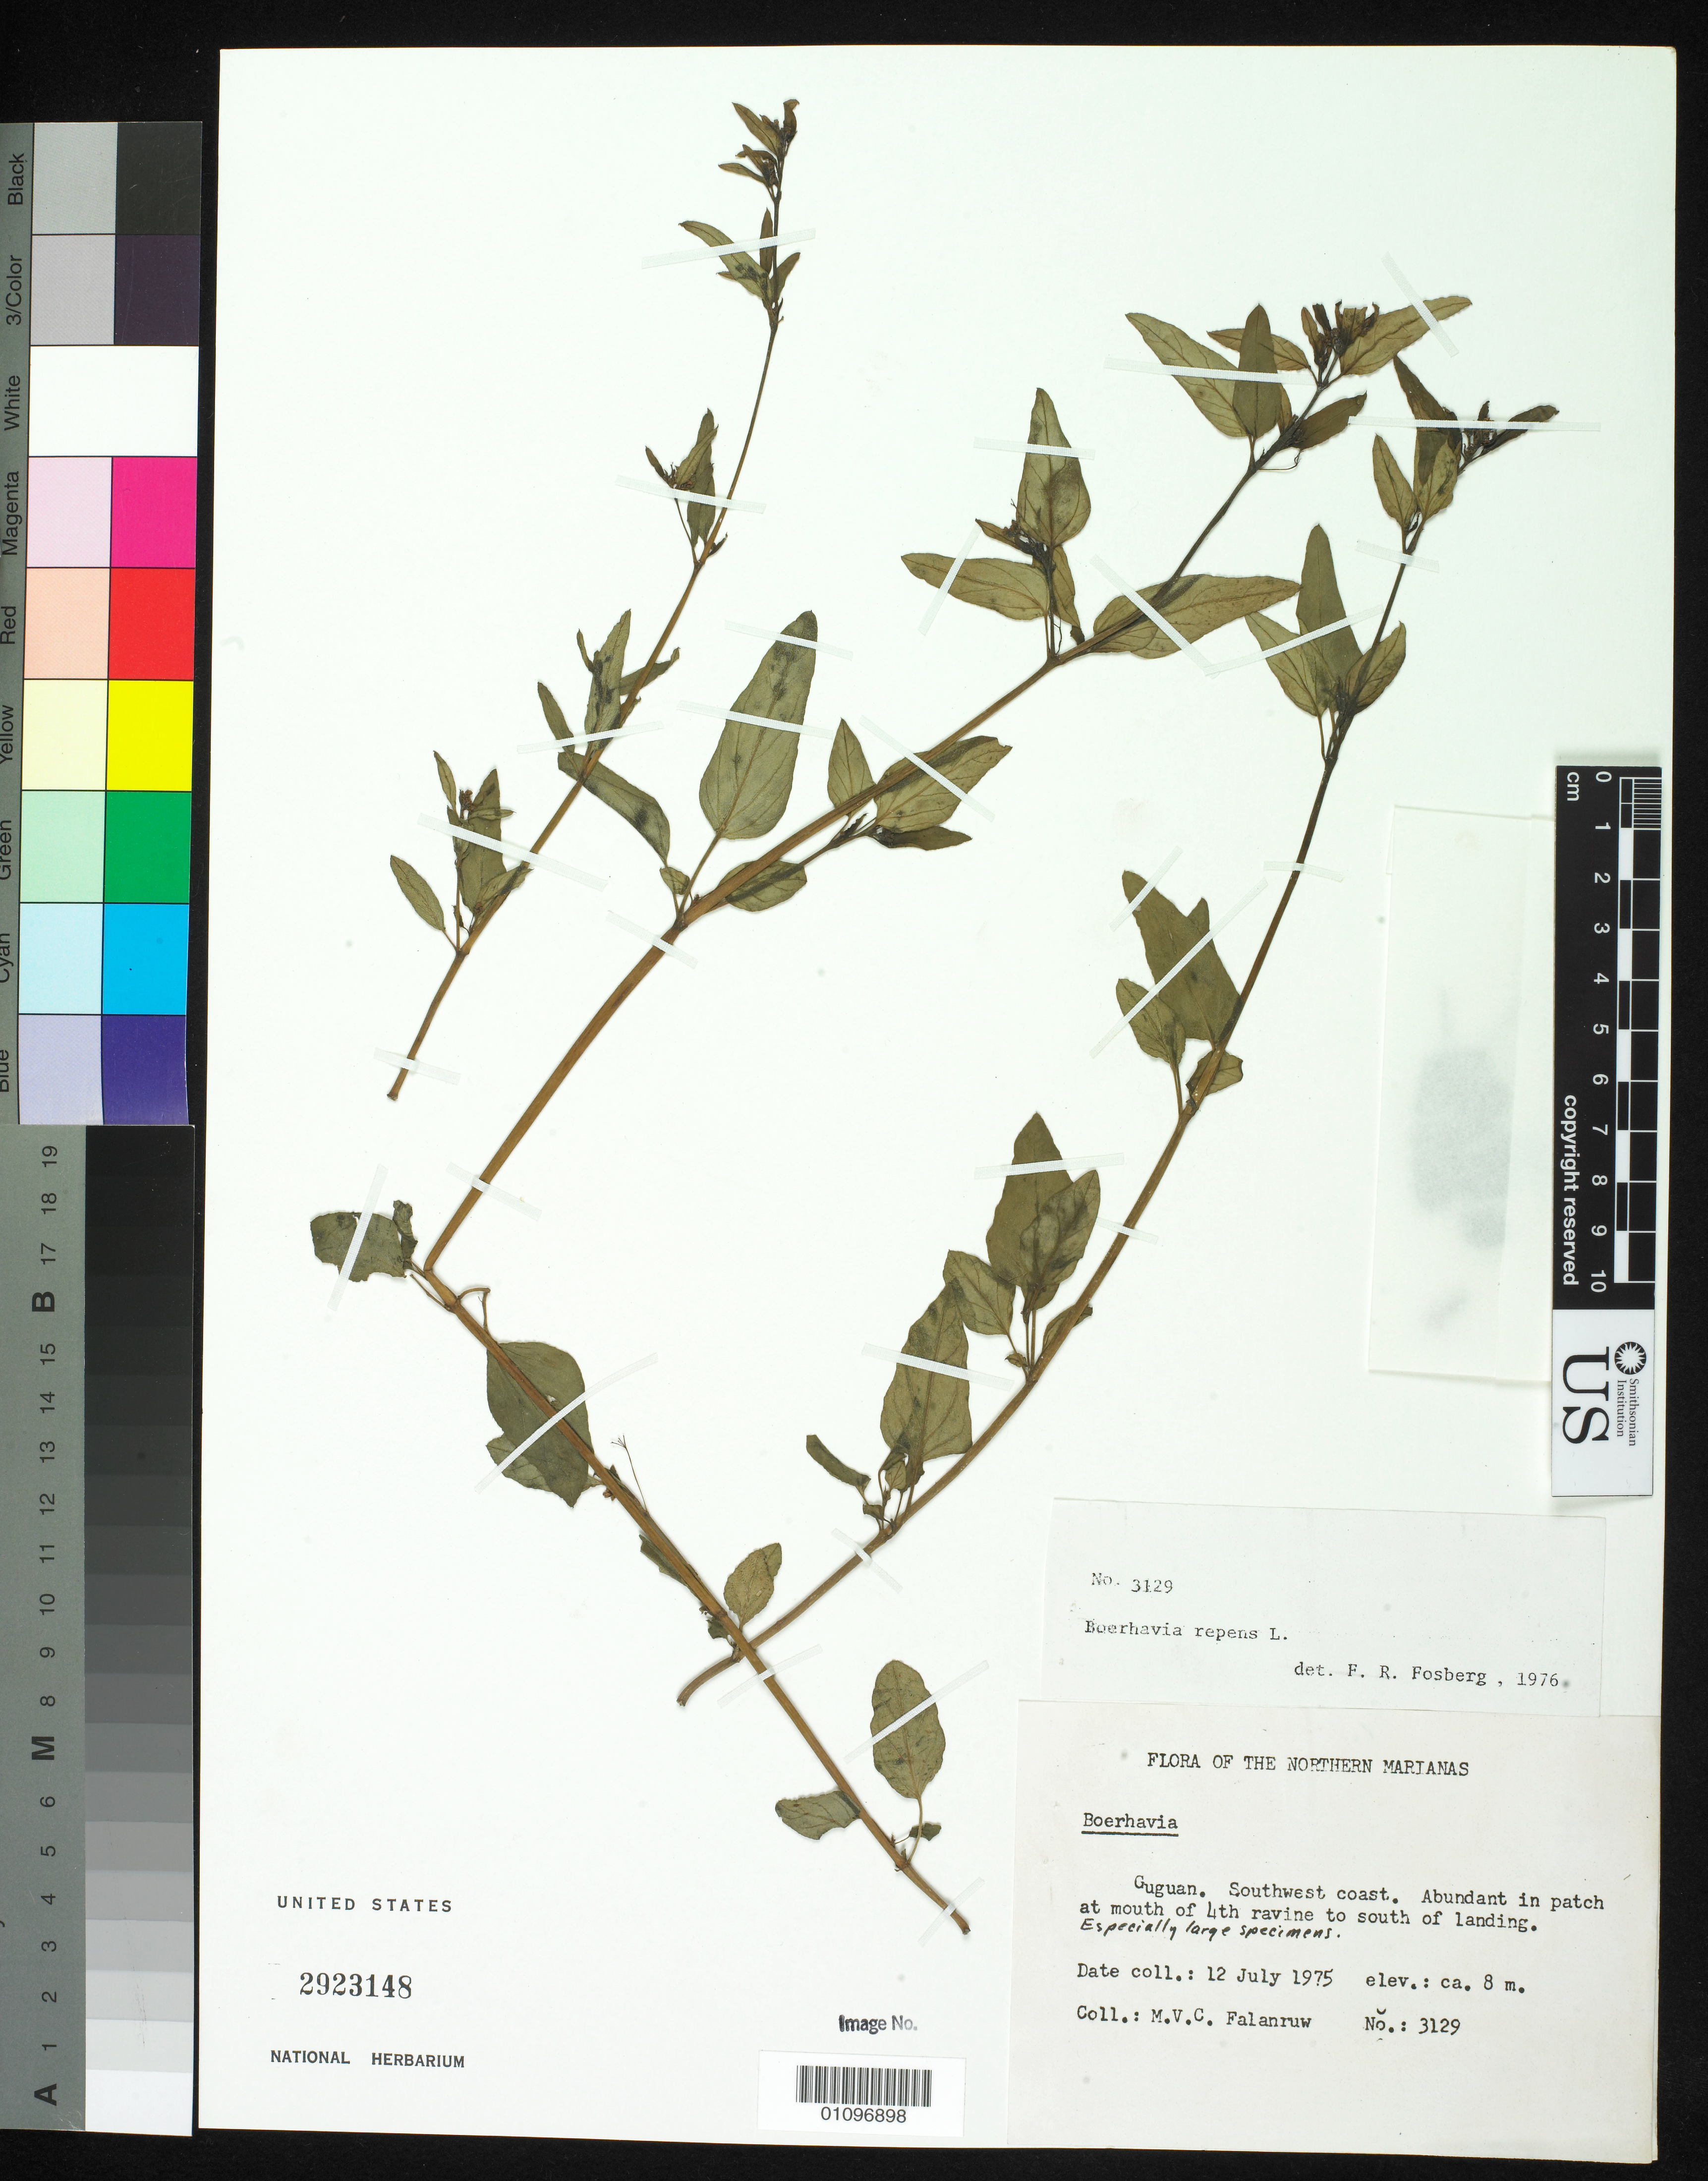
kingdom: Plantae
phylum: Tracheophyta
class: Magnoliopsida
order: Caryophyllales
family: Nyctaginaceae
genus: Boerhavia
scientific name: Boerhavia repens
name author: L.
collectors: M. V. Falanruw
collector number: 3129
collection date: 1975-07-12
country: Northern Mariana Islands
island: Guguan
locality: SW coast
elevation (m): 8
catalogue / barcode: US 2923148